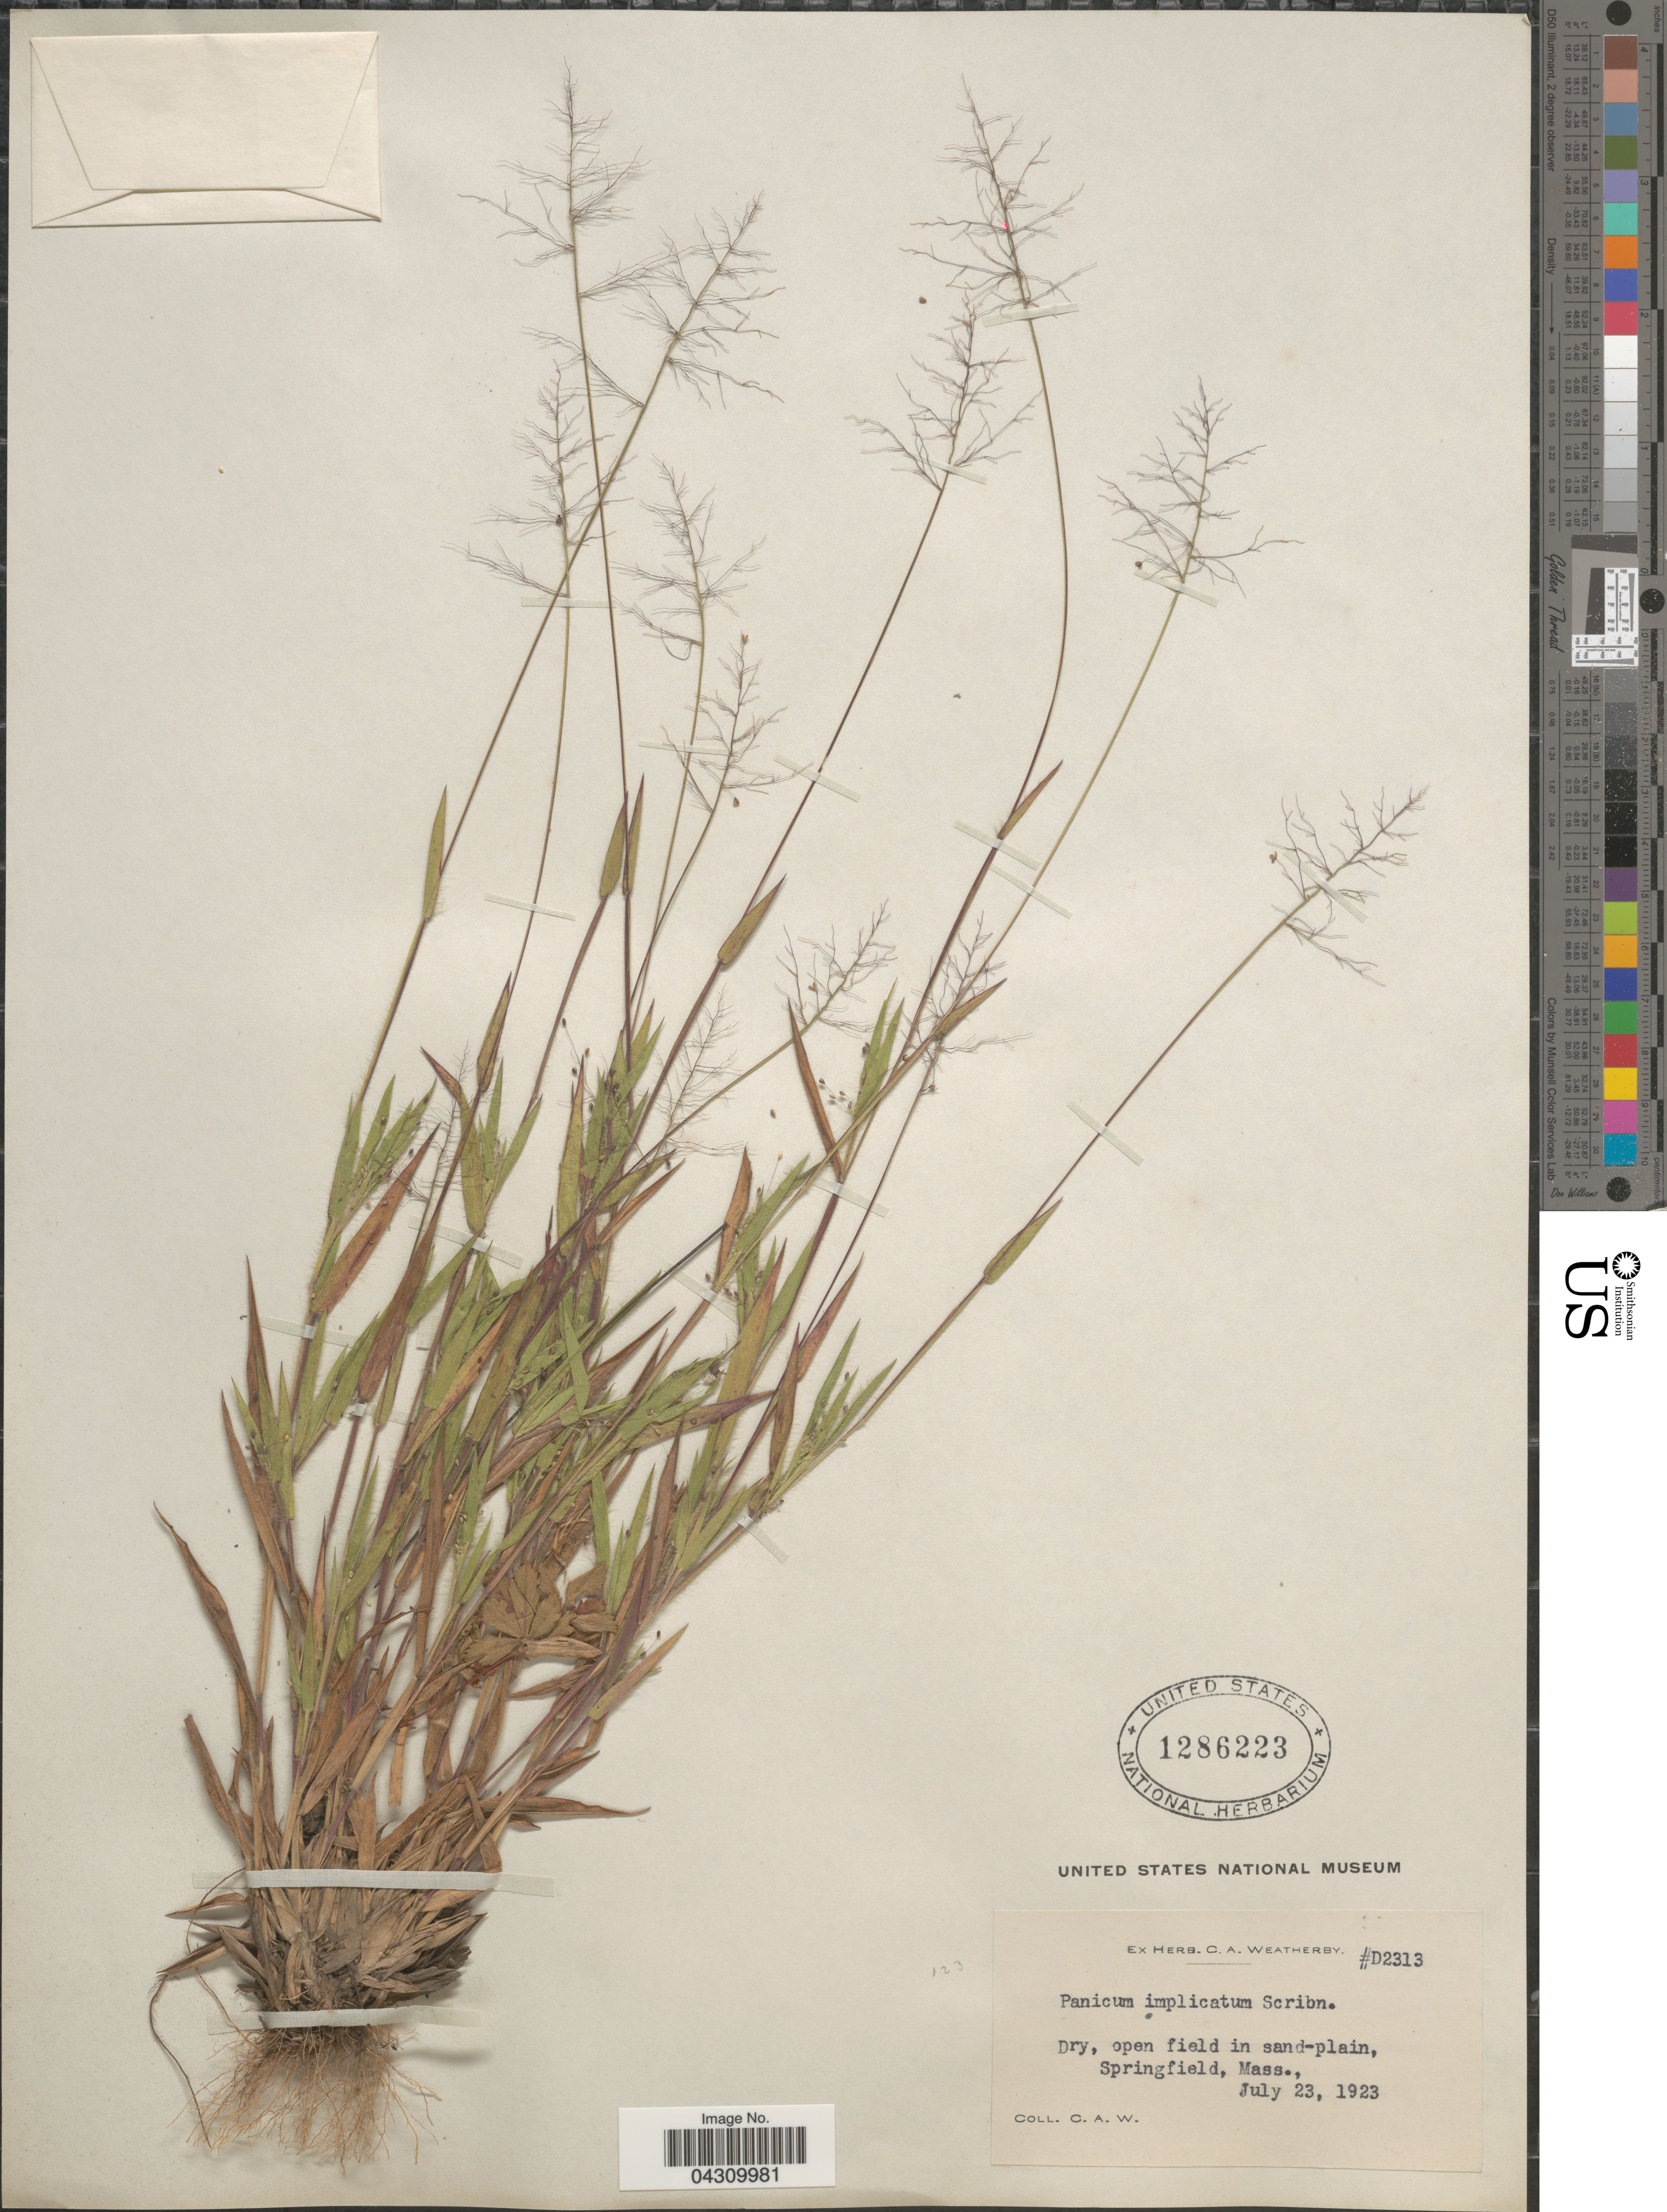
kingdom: Plantae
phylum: Tracheophyta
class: Liliopsida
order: Poales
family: Poaceae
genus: Dichanthelium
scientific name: Dichanthelium acuminatum var. acuminatum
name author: (Sw.) Gould & C.A. Clark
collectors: C. A. Weatherby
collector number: D2313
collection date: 1923-07-23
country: United States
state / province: Massachusetts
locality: Springfield.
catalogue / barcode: US 1286223